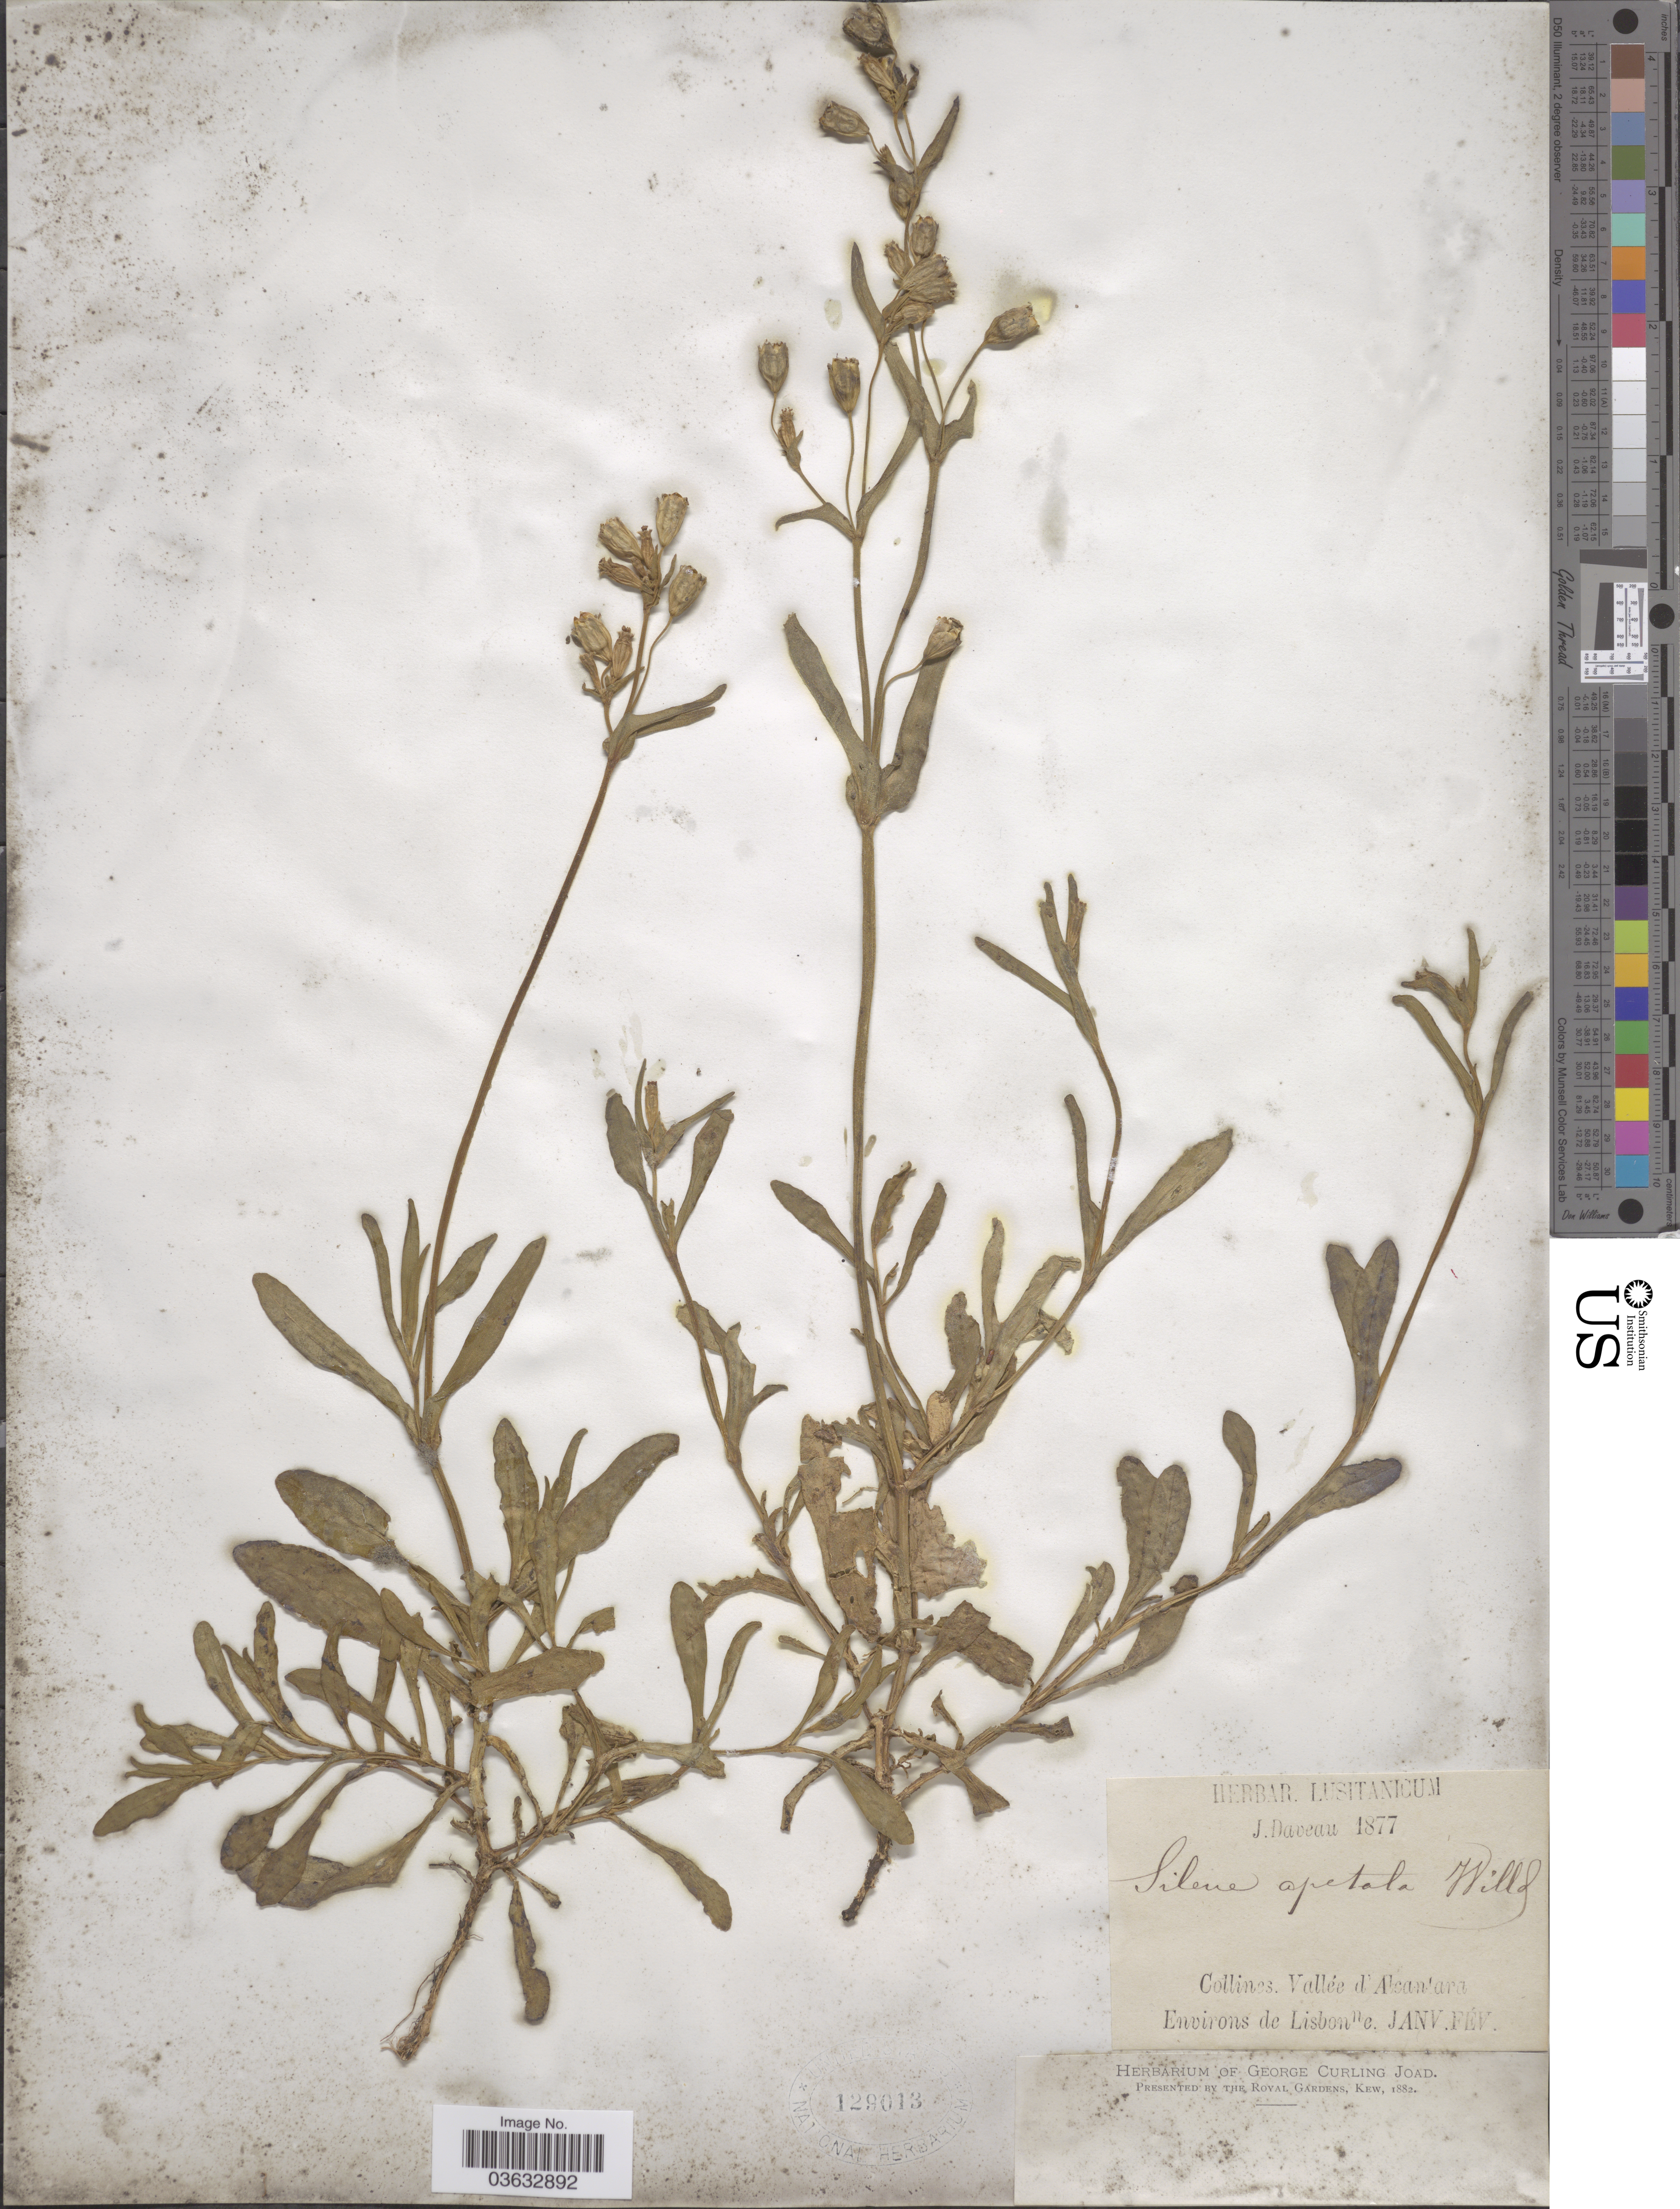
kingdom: Plantae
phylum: Tracheophyta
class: Magnoliopsida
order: Caryophyllales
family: Caryophyllaceae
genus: Silene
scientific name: Silene apetala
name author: Willd.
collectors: J. Daveau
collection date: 1877-01/1877-02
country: Portugal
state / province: Lisboa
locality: Collines. Vallée d'Alcanlara. Environs de Lisbonne.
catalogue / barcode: US 129013